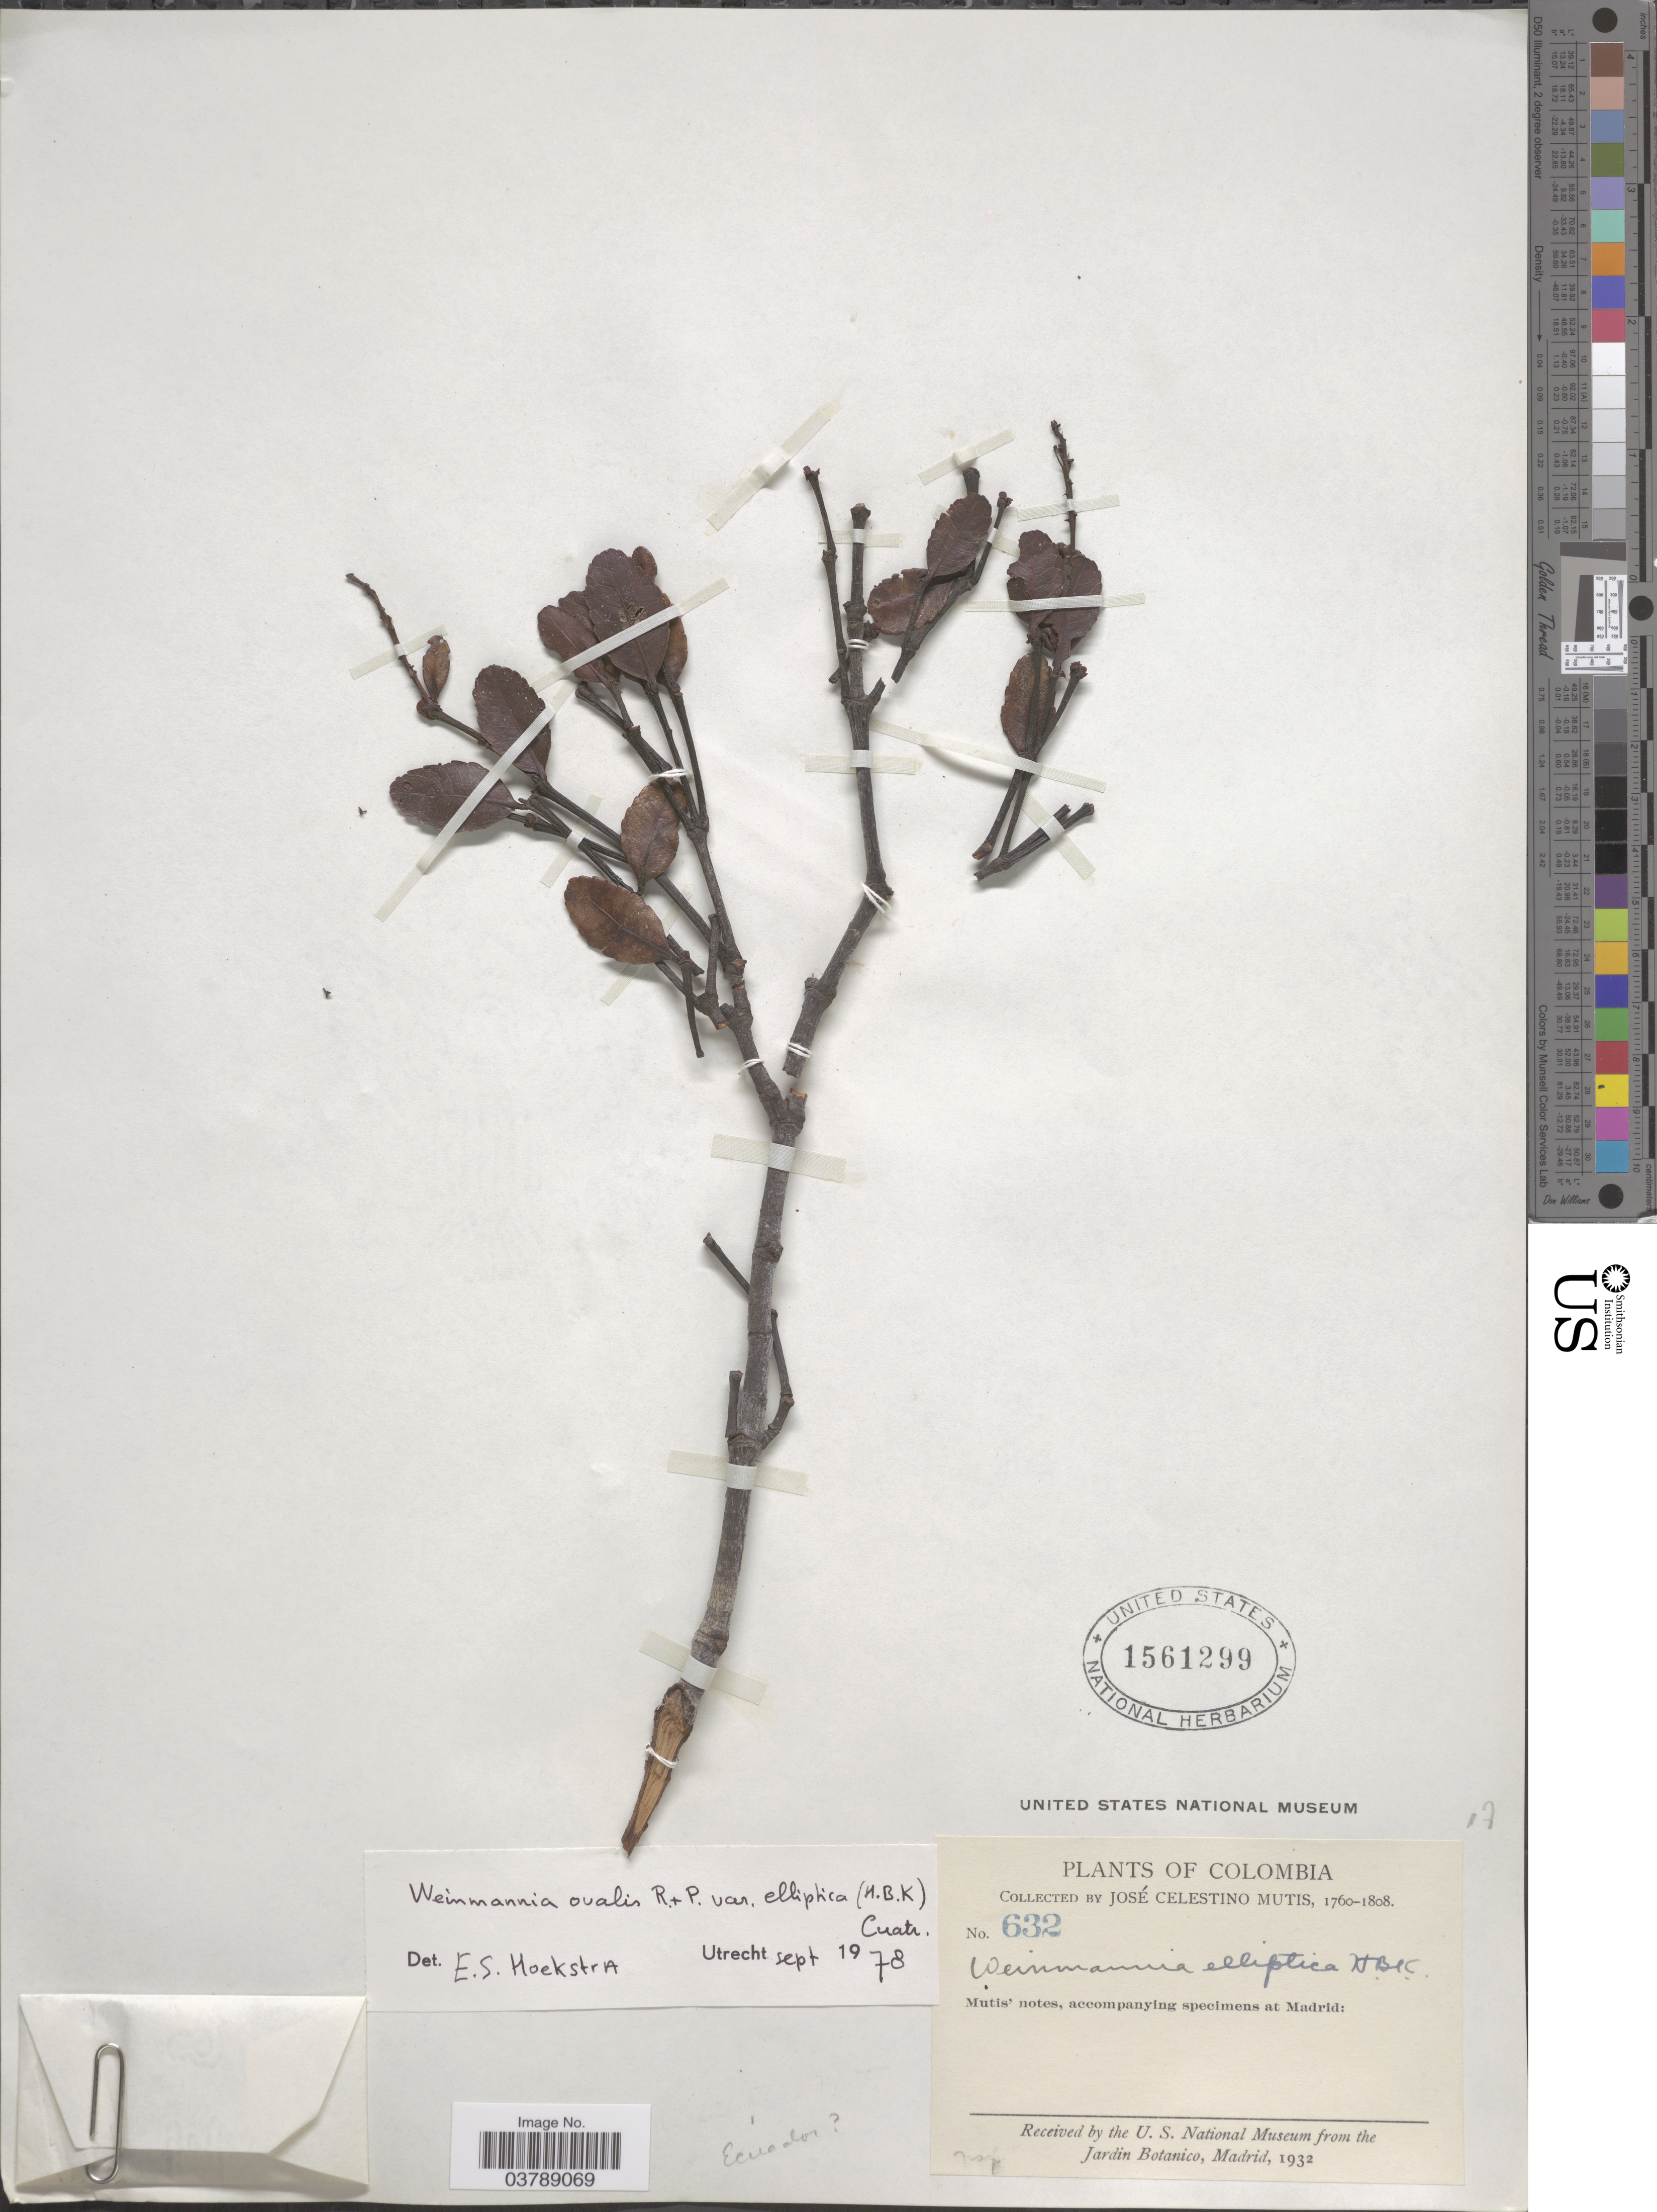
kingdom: Plantae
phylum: Tracheophyta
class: Magnoliopsida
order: Oxalidales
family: Cunoniaceae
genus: Weinmannia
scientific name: Weinmannia elliptica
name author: Kunth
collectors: J. C. B. Mutis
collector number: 632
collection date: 1760/1808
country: Colombia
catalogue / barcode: US 1561299